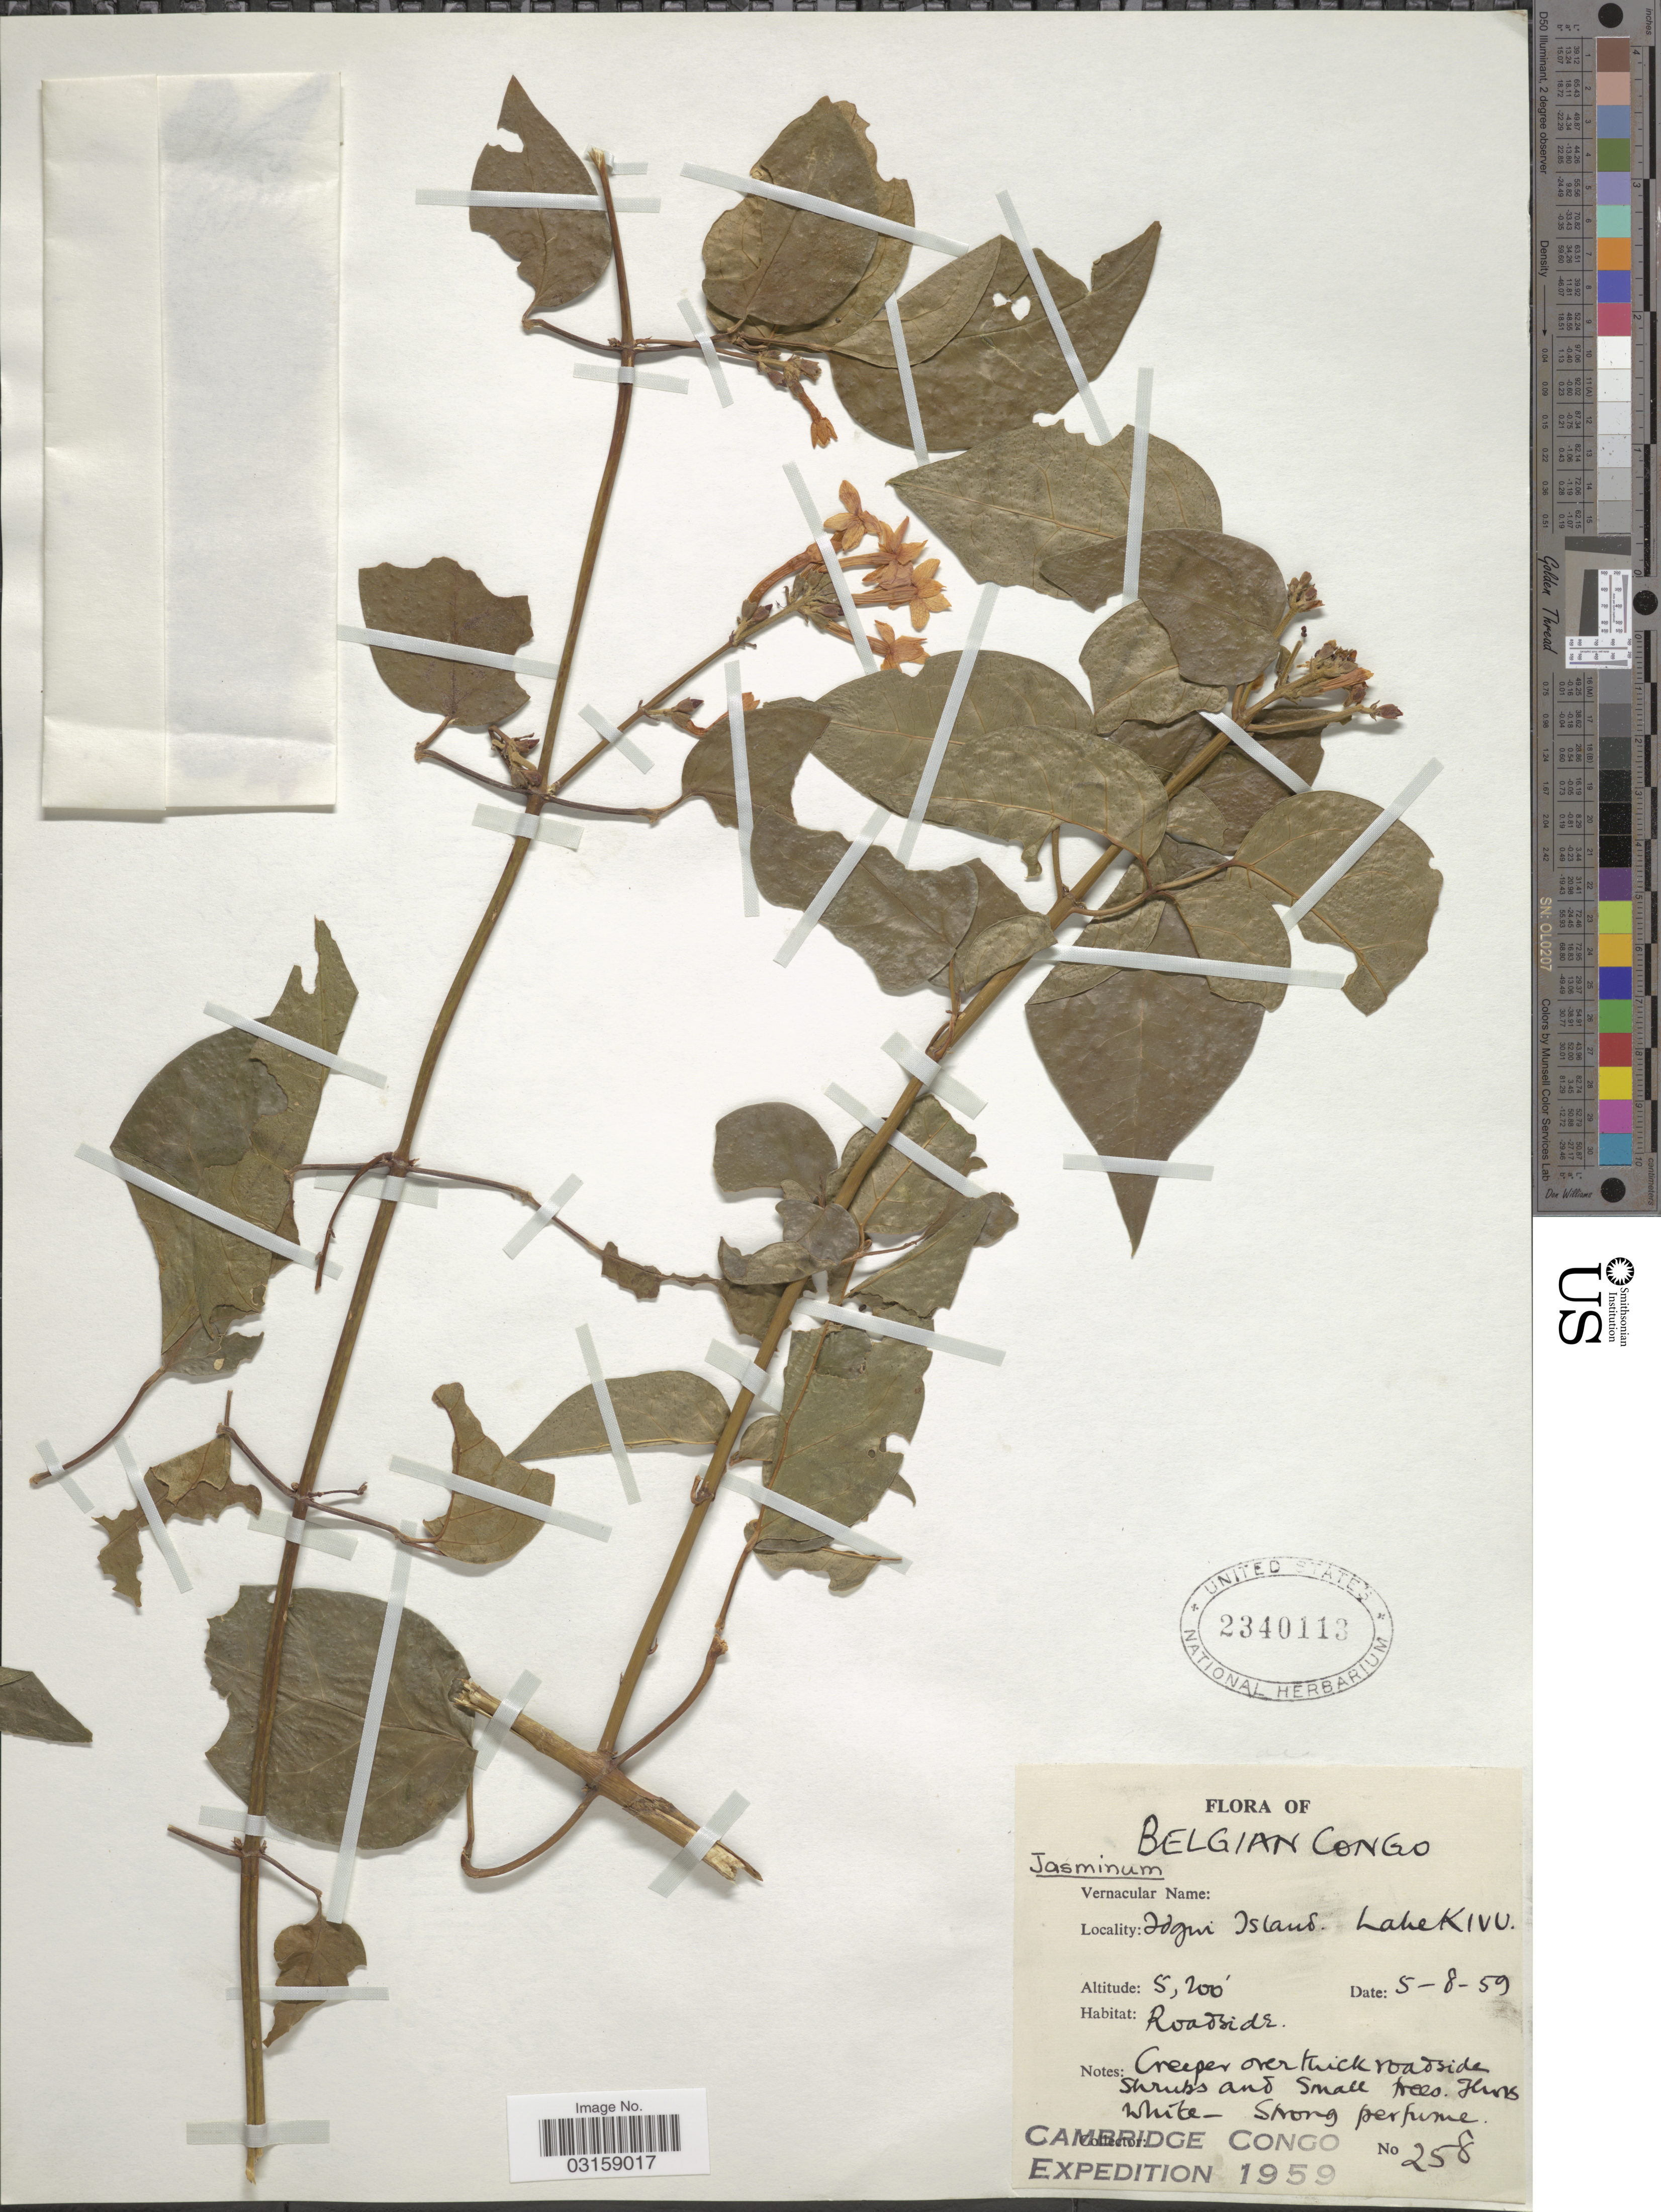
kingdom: Plantae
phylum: Tracheophyta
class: Magnoliopsida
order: Lamiales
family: Oleaceae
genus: Jasminum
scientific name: Jasminum sp.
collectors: Cambridge Congo Expedition 1959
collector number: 258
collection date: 1959-08-05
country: Congo, Democratic Republic of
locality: Belgian Congo. Idgwi Island. Lake Kivu.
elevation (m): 1585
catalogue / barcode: US 2340113